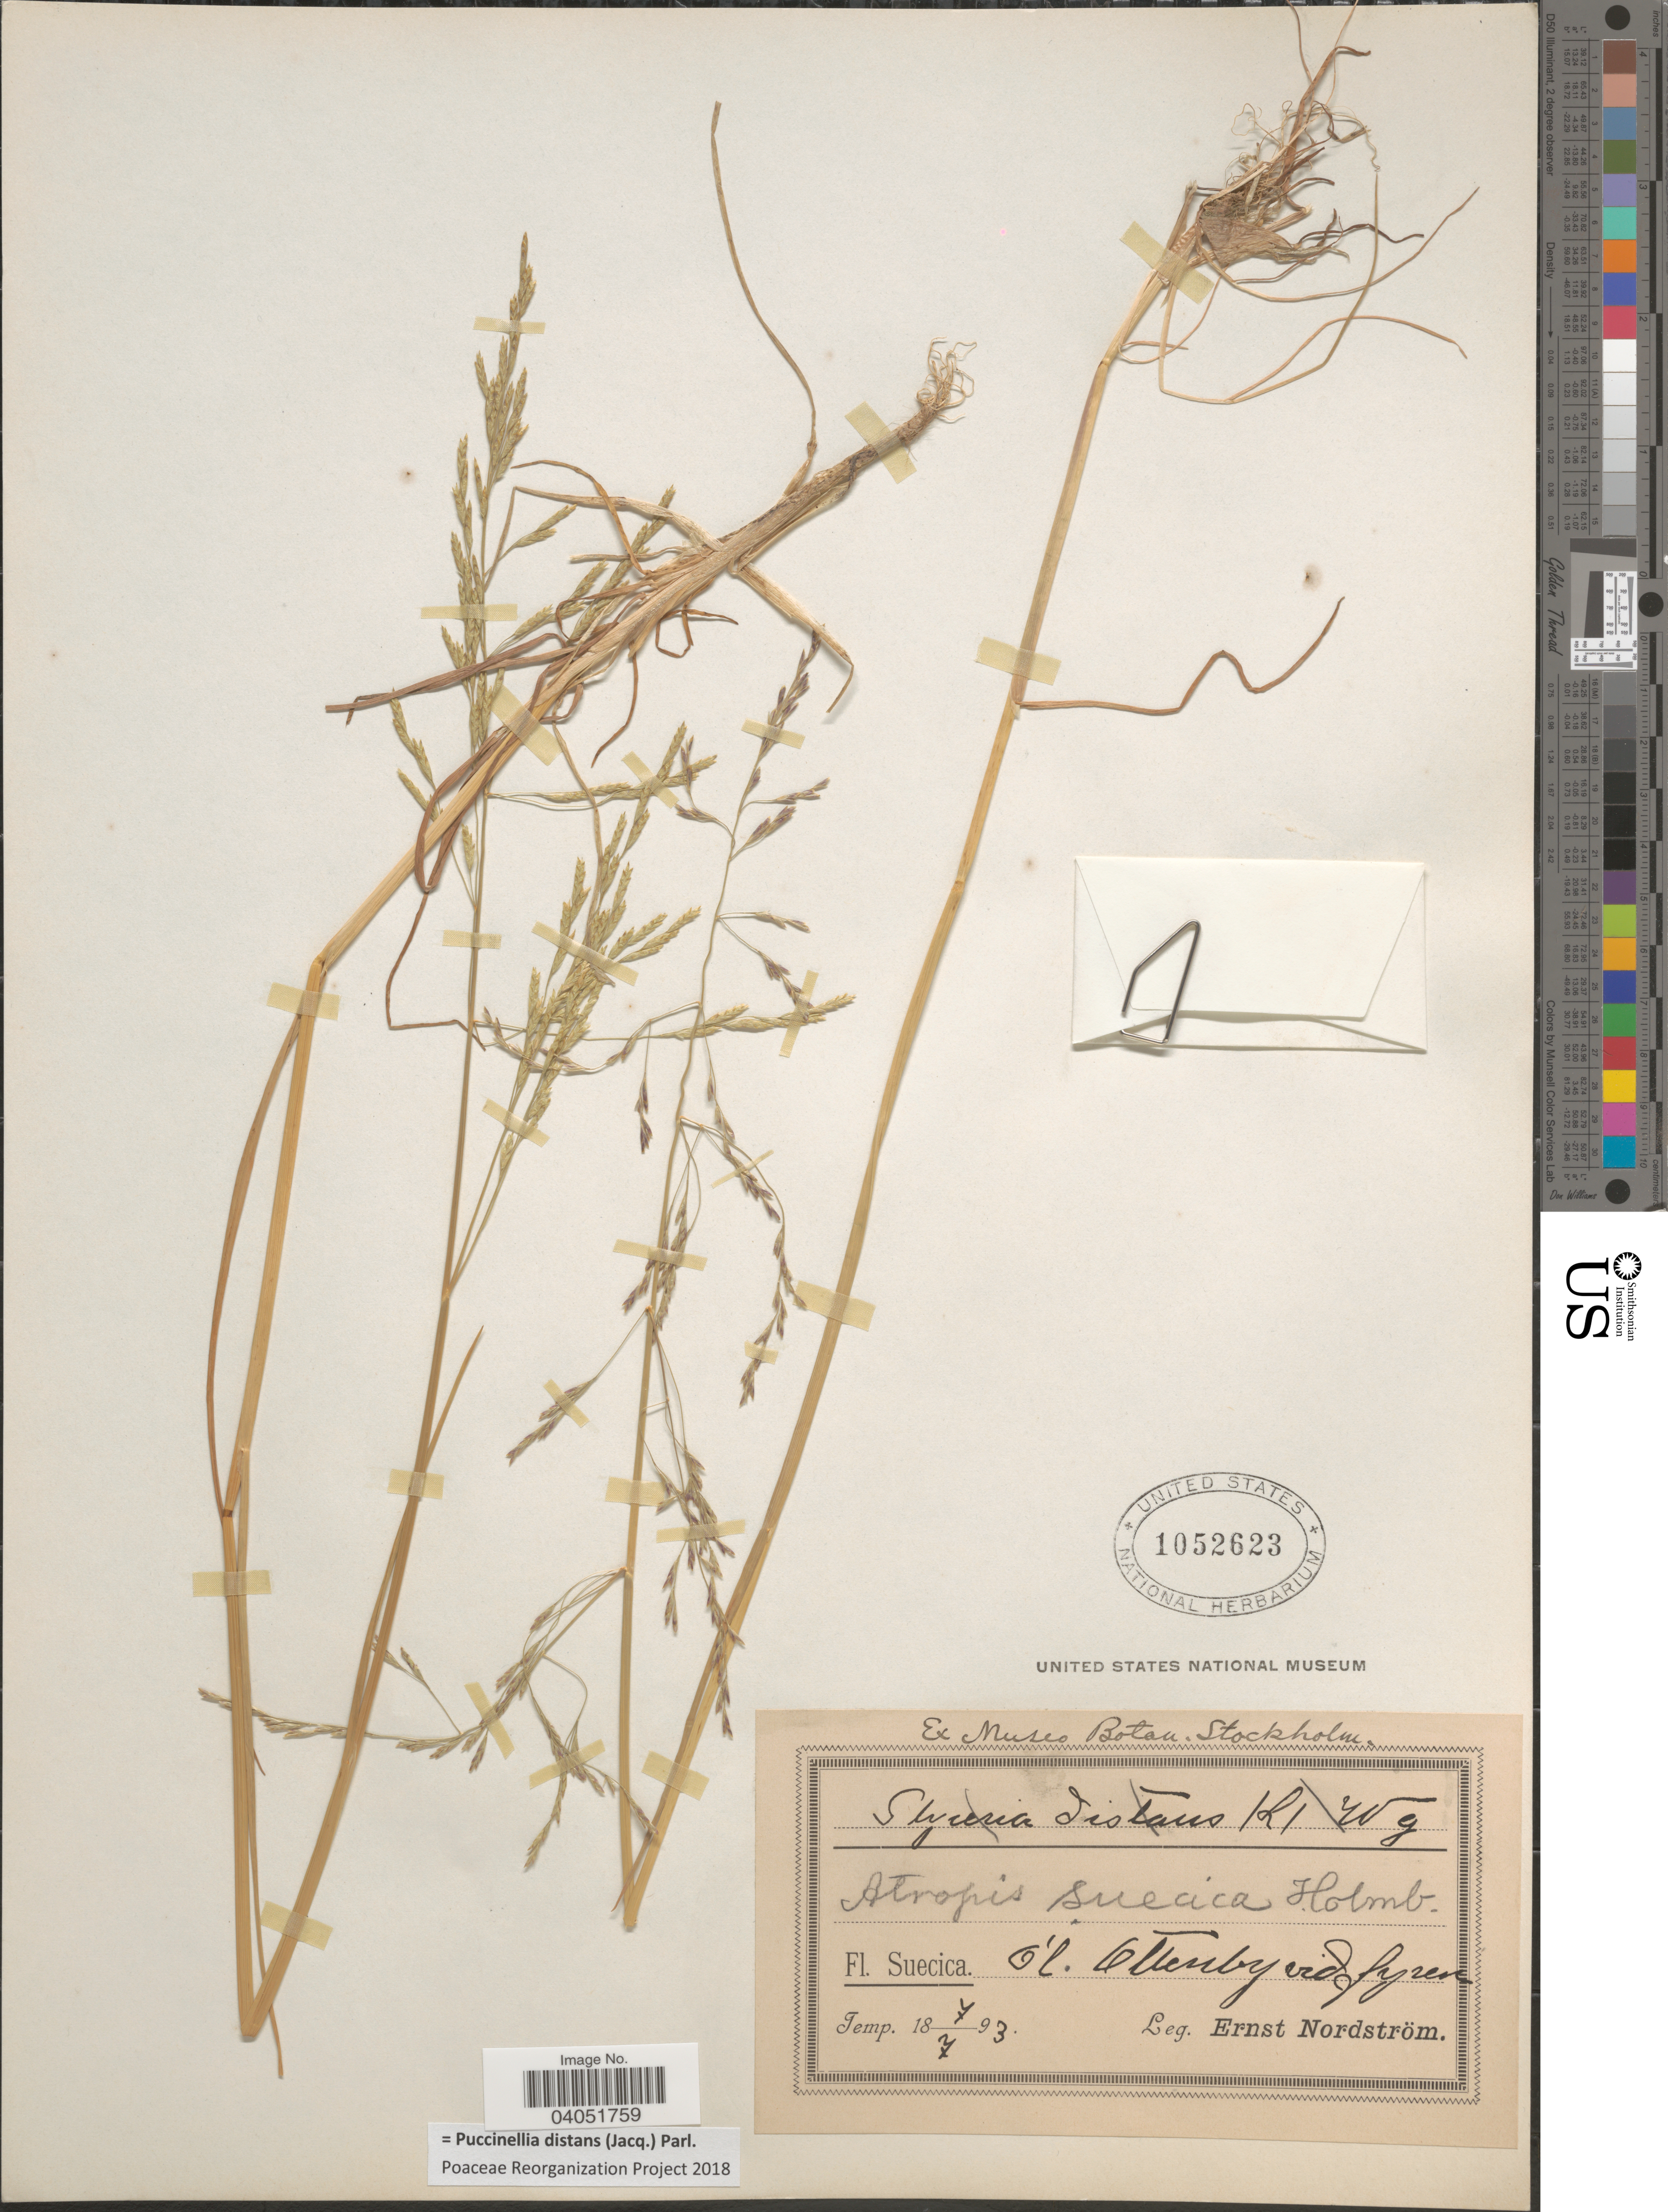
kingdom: Plantae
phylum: Tracheophyta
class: Liliopsida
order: Poales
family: Poaceae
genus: Puccinellia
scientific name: Puccinellia distans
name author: (Jacq.) Parl.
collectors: E. Nordström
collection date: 1893-07-07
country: Sweden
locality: Suecica. O'l. Ottenby vid fyren.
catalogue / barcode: US 1052623